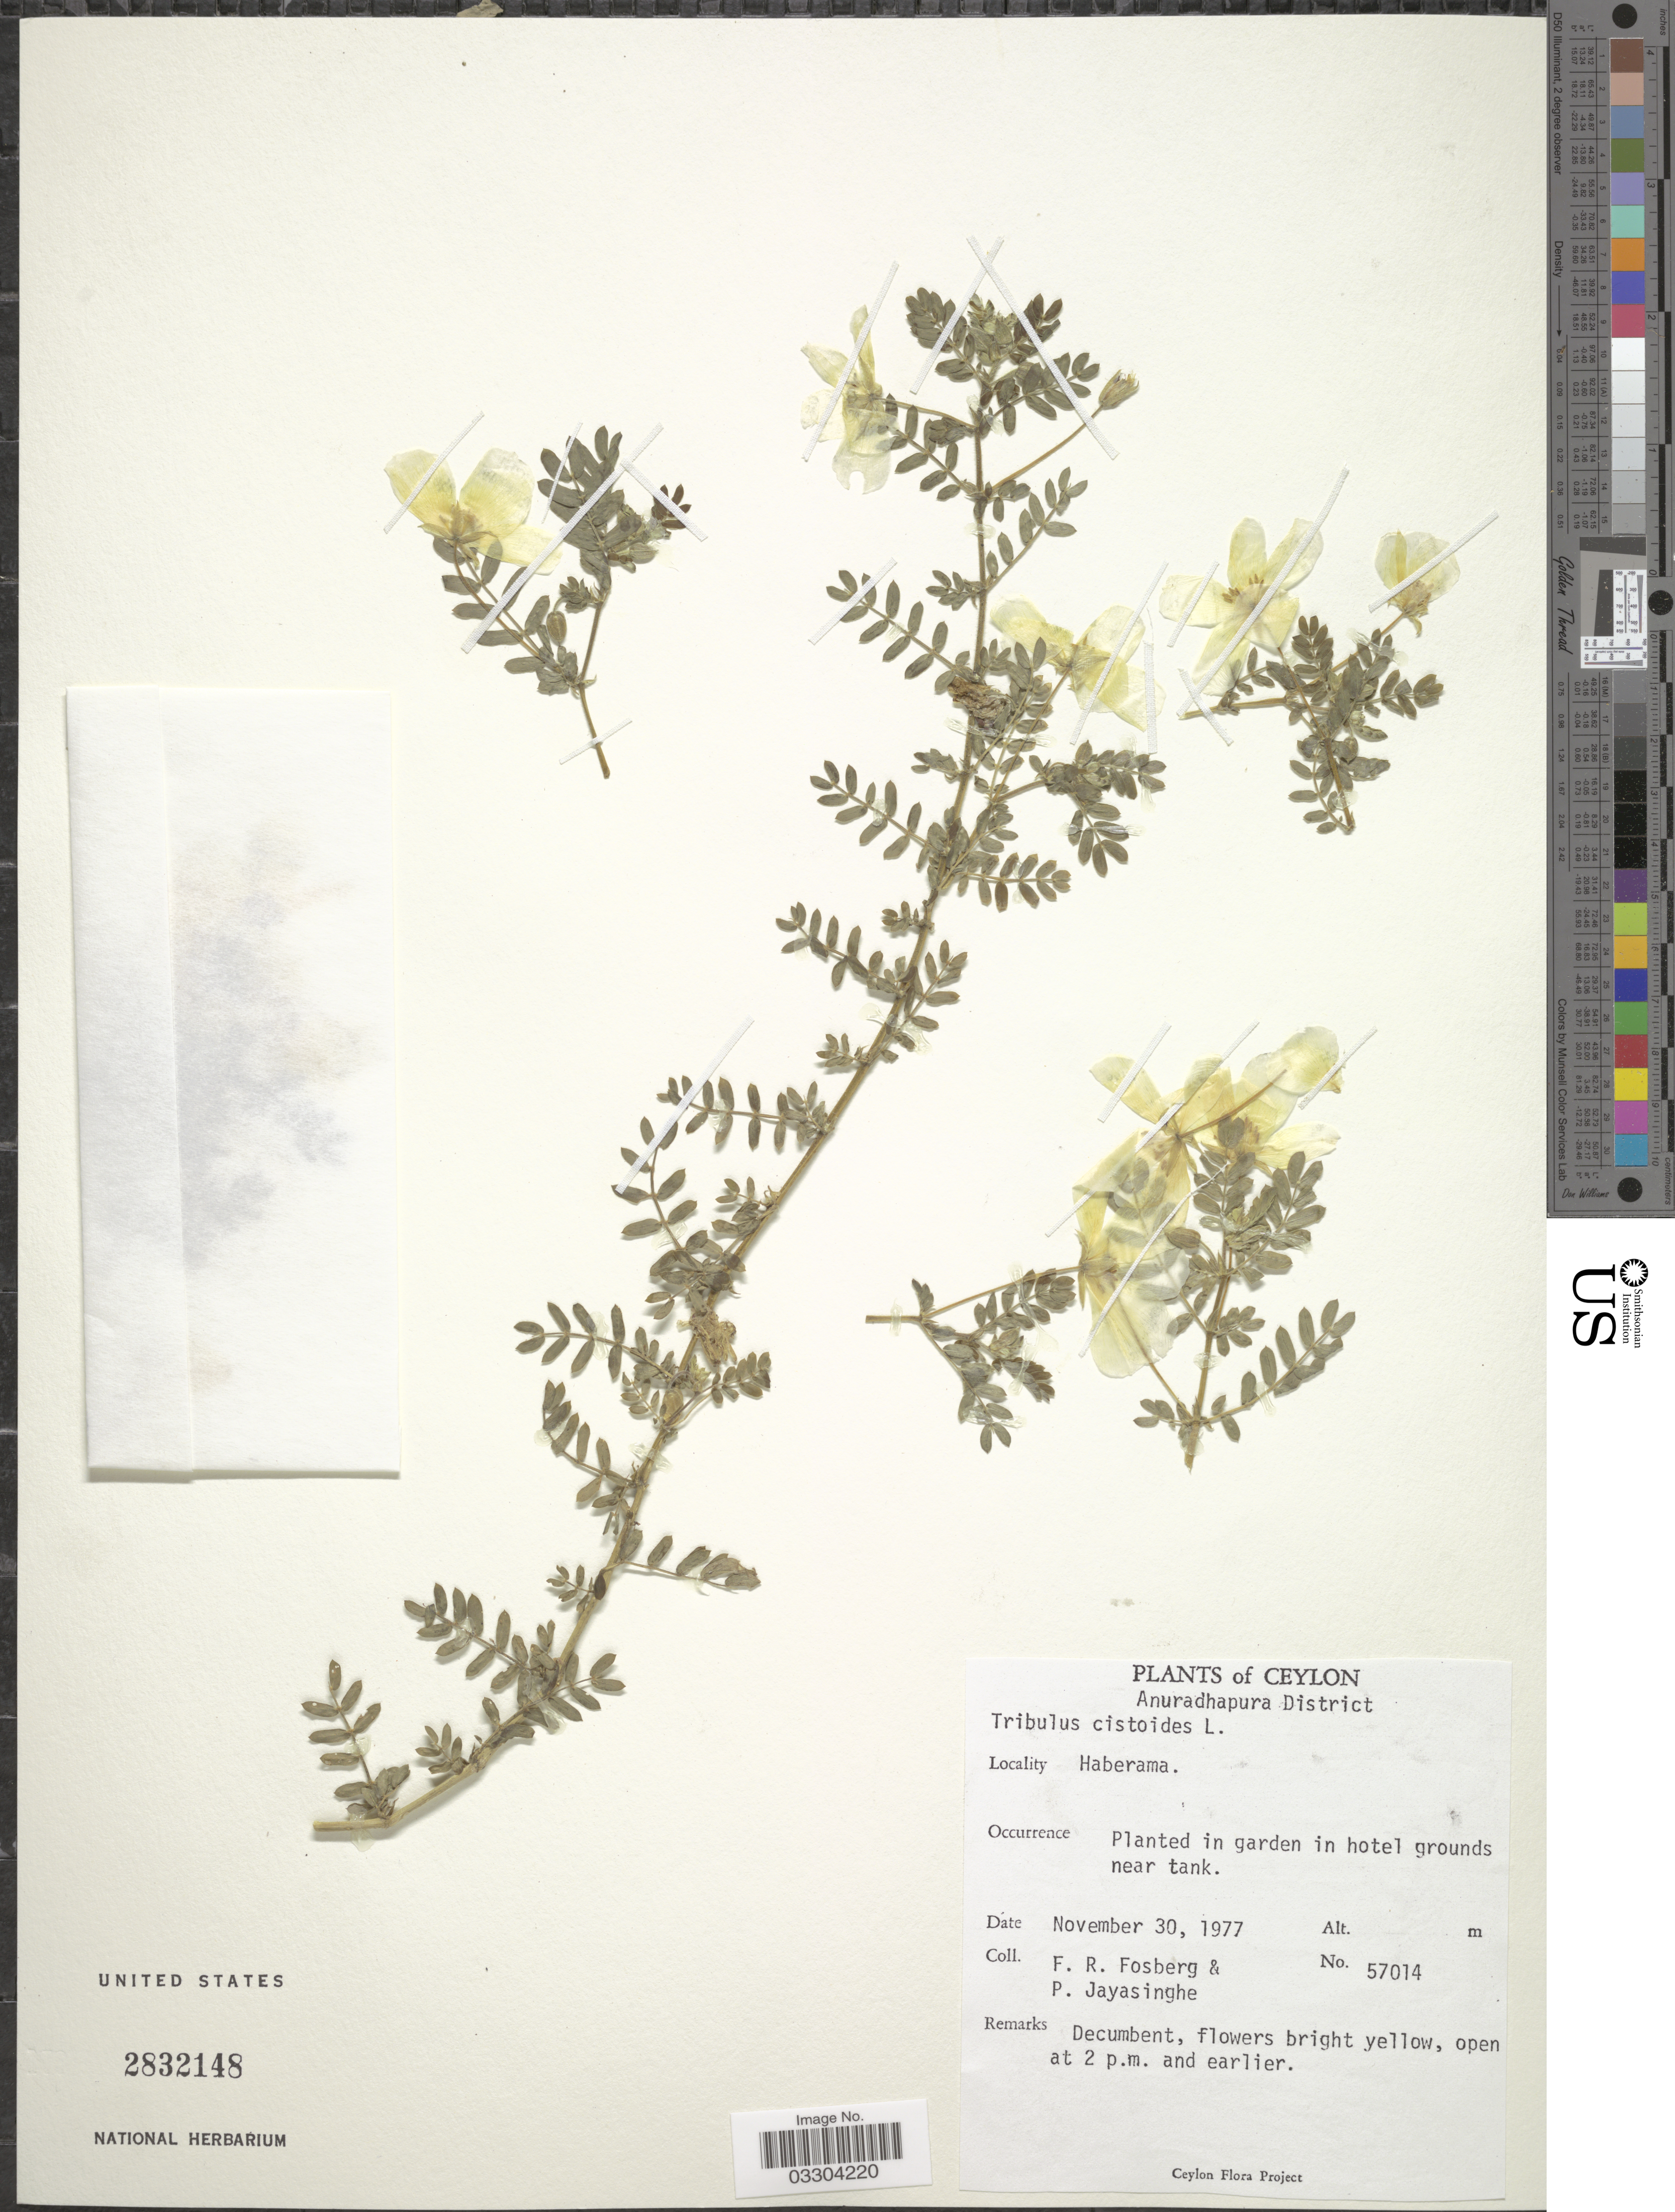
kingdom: Plantae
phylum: Tracheophyta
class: Magnoliopsida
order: Zygophyllales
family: Zygophyllaceae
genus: Tribulus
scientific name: Tribulus cistoides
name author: L.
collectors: F. R. Fosberg & P. Jayasinghe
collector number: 57014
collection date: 1977-11-30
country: Sri Lanka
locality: Ceylon, Anuradhapura District, Haberama, Planted in garden in hotel grounds near tank.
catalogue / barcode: US 2832148